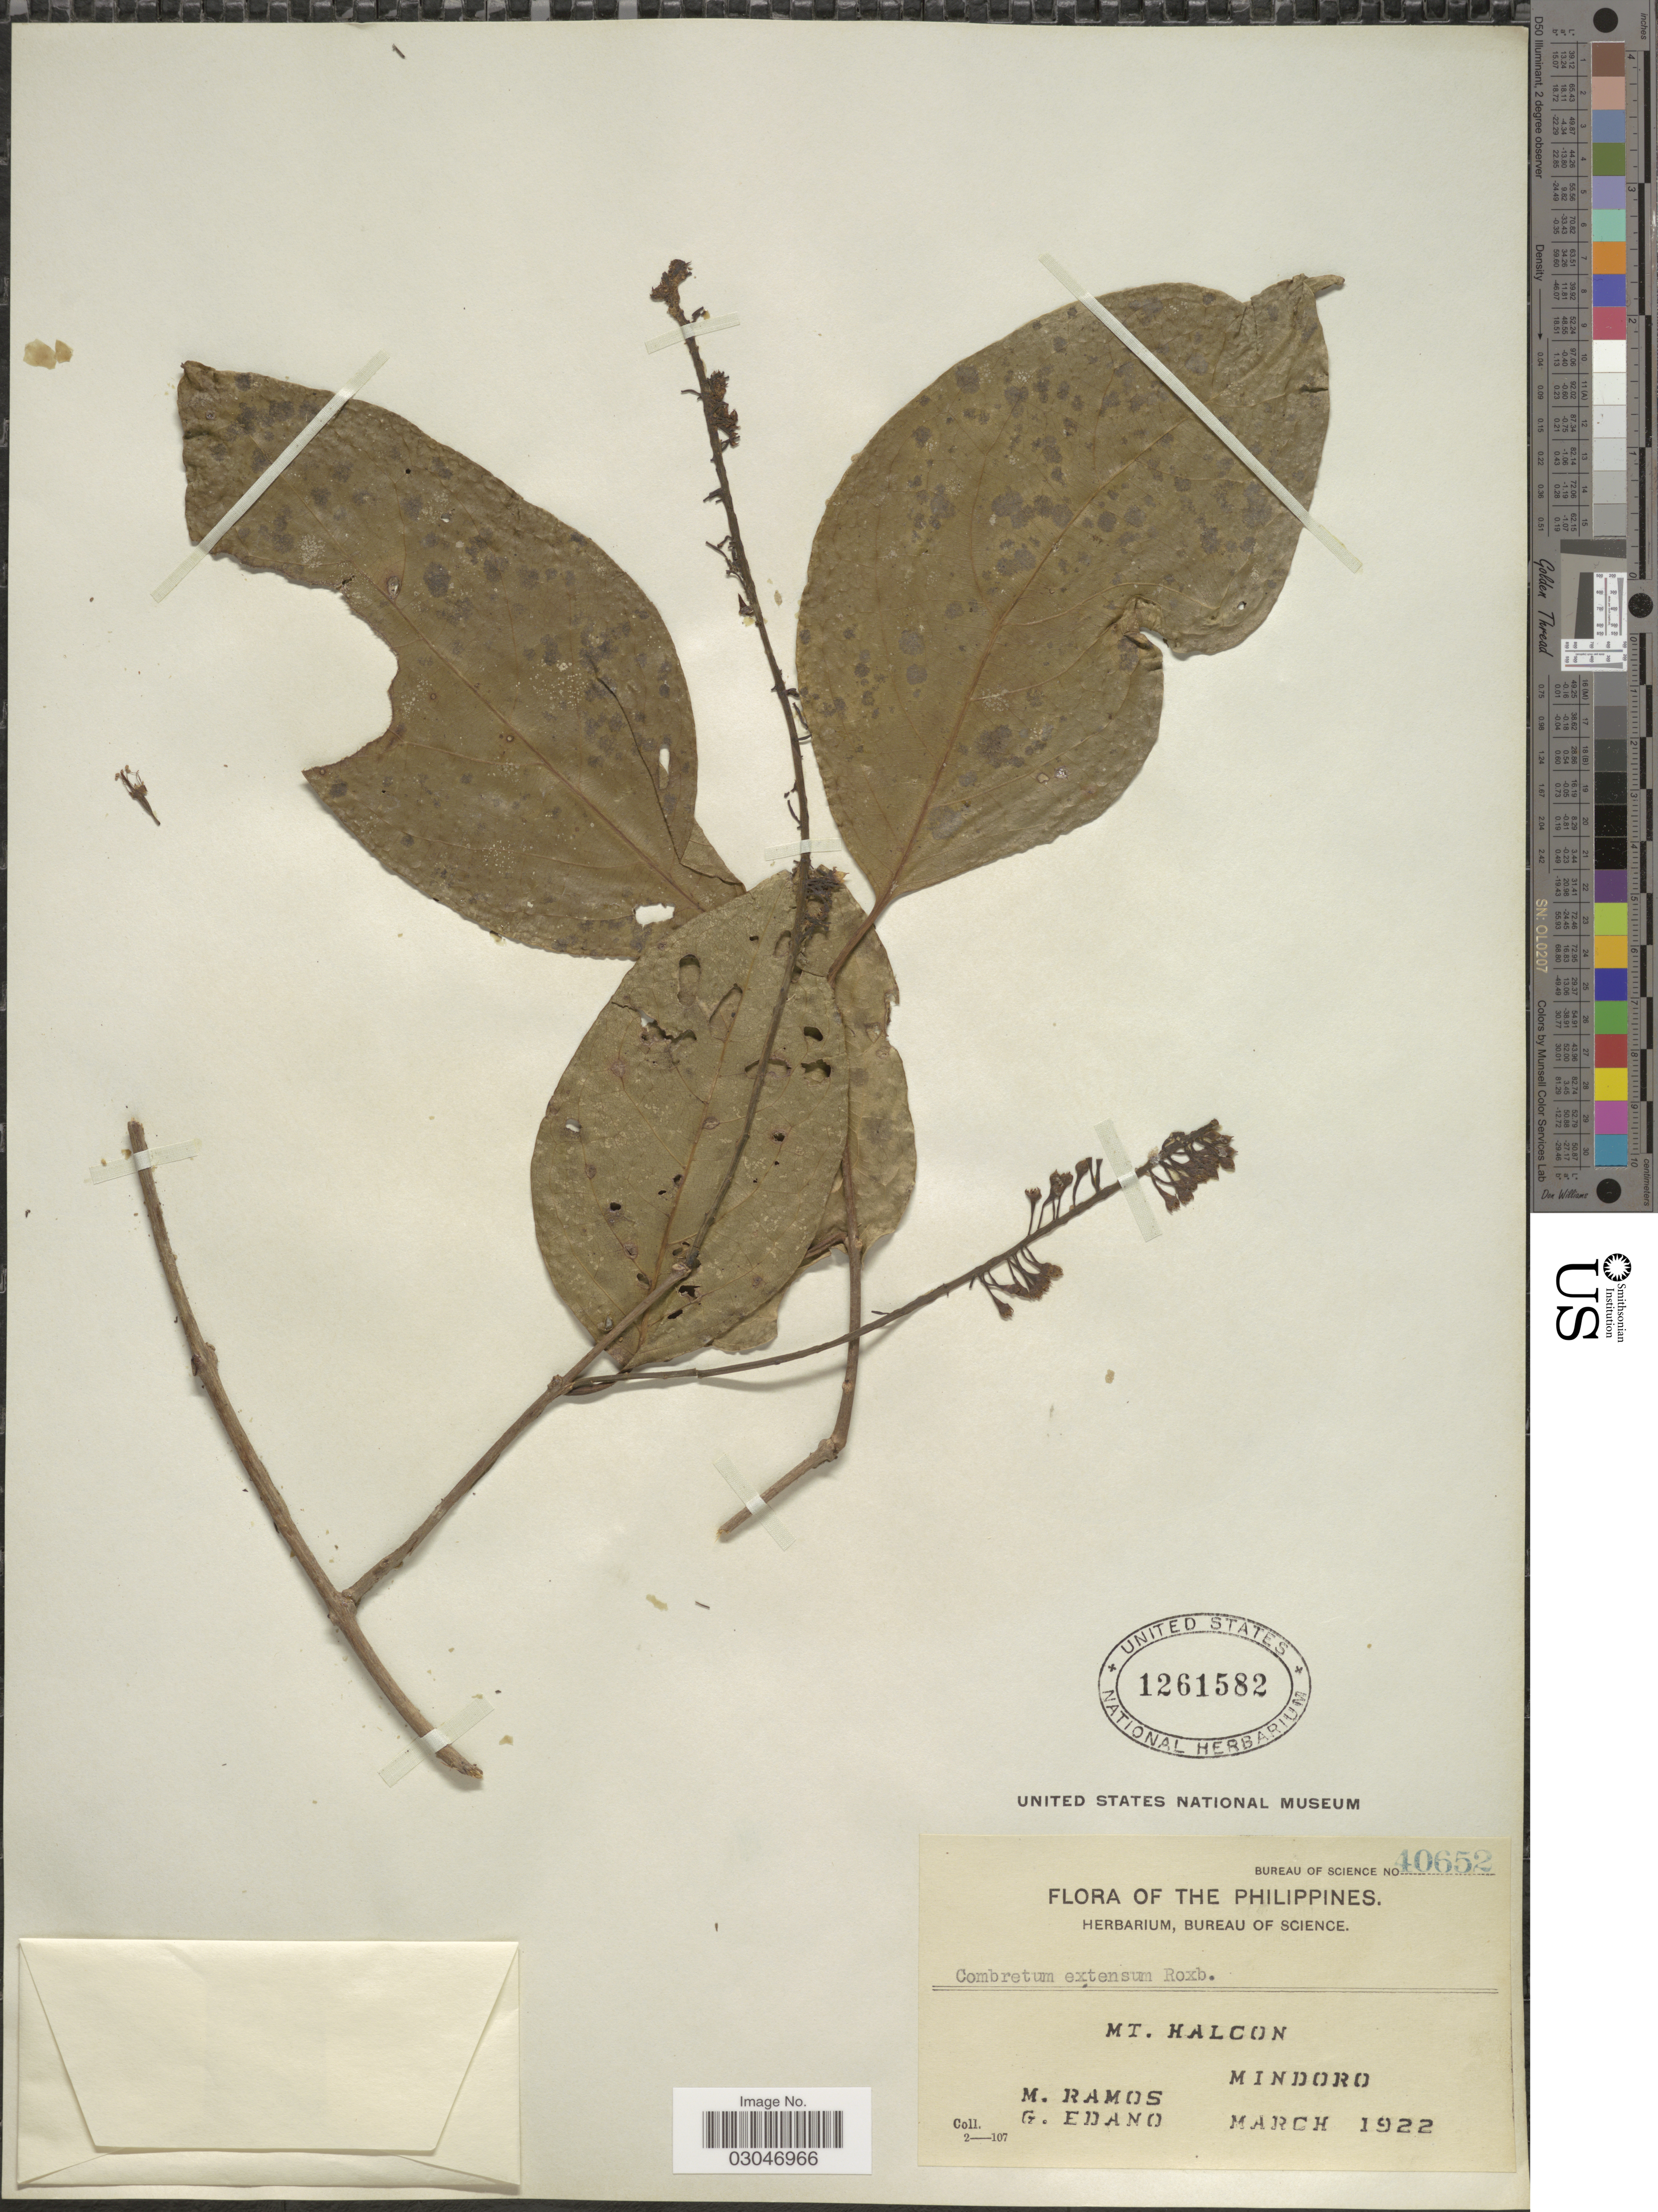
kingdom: Plantae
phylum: Tracheophyta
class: Magnoliopsida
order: Myrtales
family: Combretaceae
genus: Combretum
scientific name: Combretum extensum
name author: Roxb.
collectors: M. Ramos & G. Edaño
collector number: Bureau of Science 40652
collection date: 1922-03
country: Philippines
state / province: Mimaropa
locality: Mt. Halcon, Mindoro.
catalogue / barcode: US 1261582